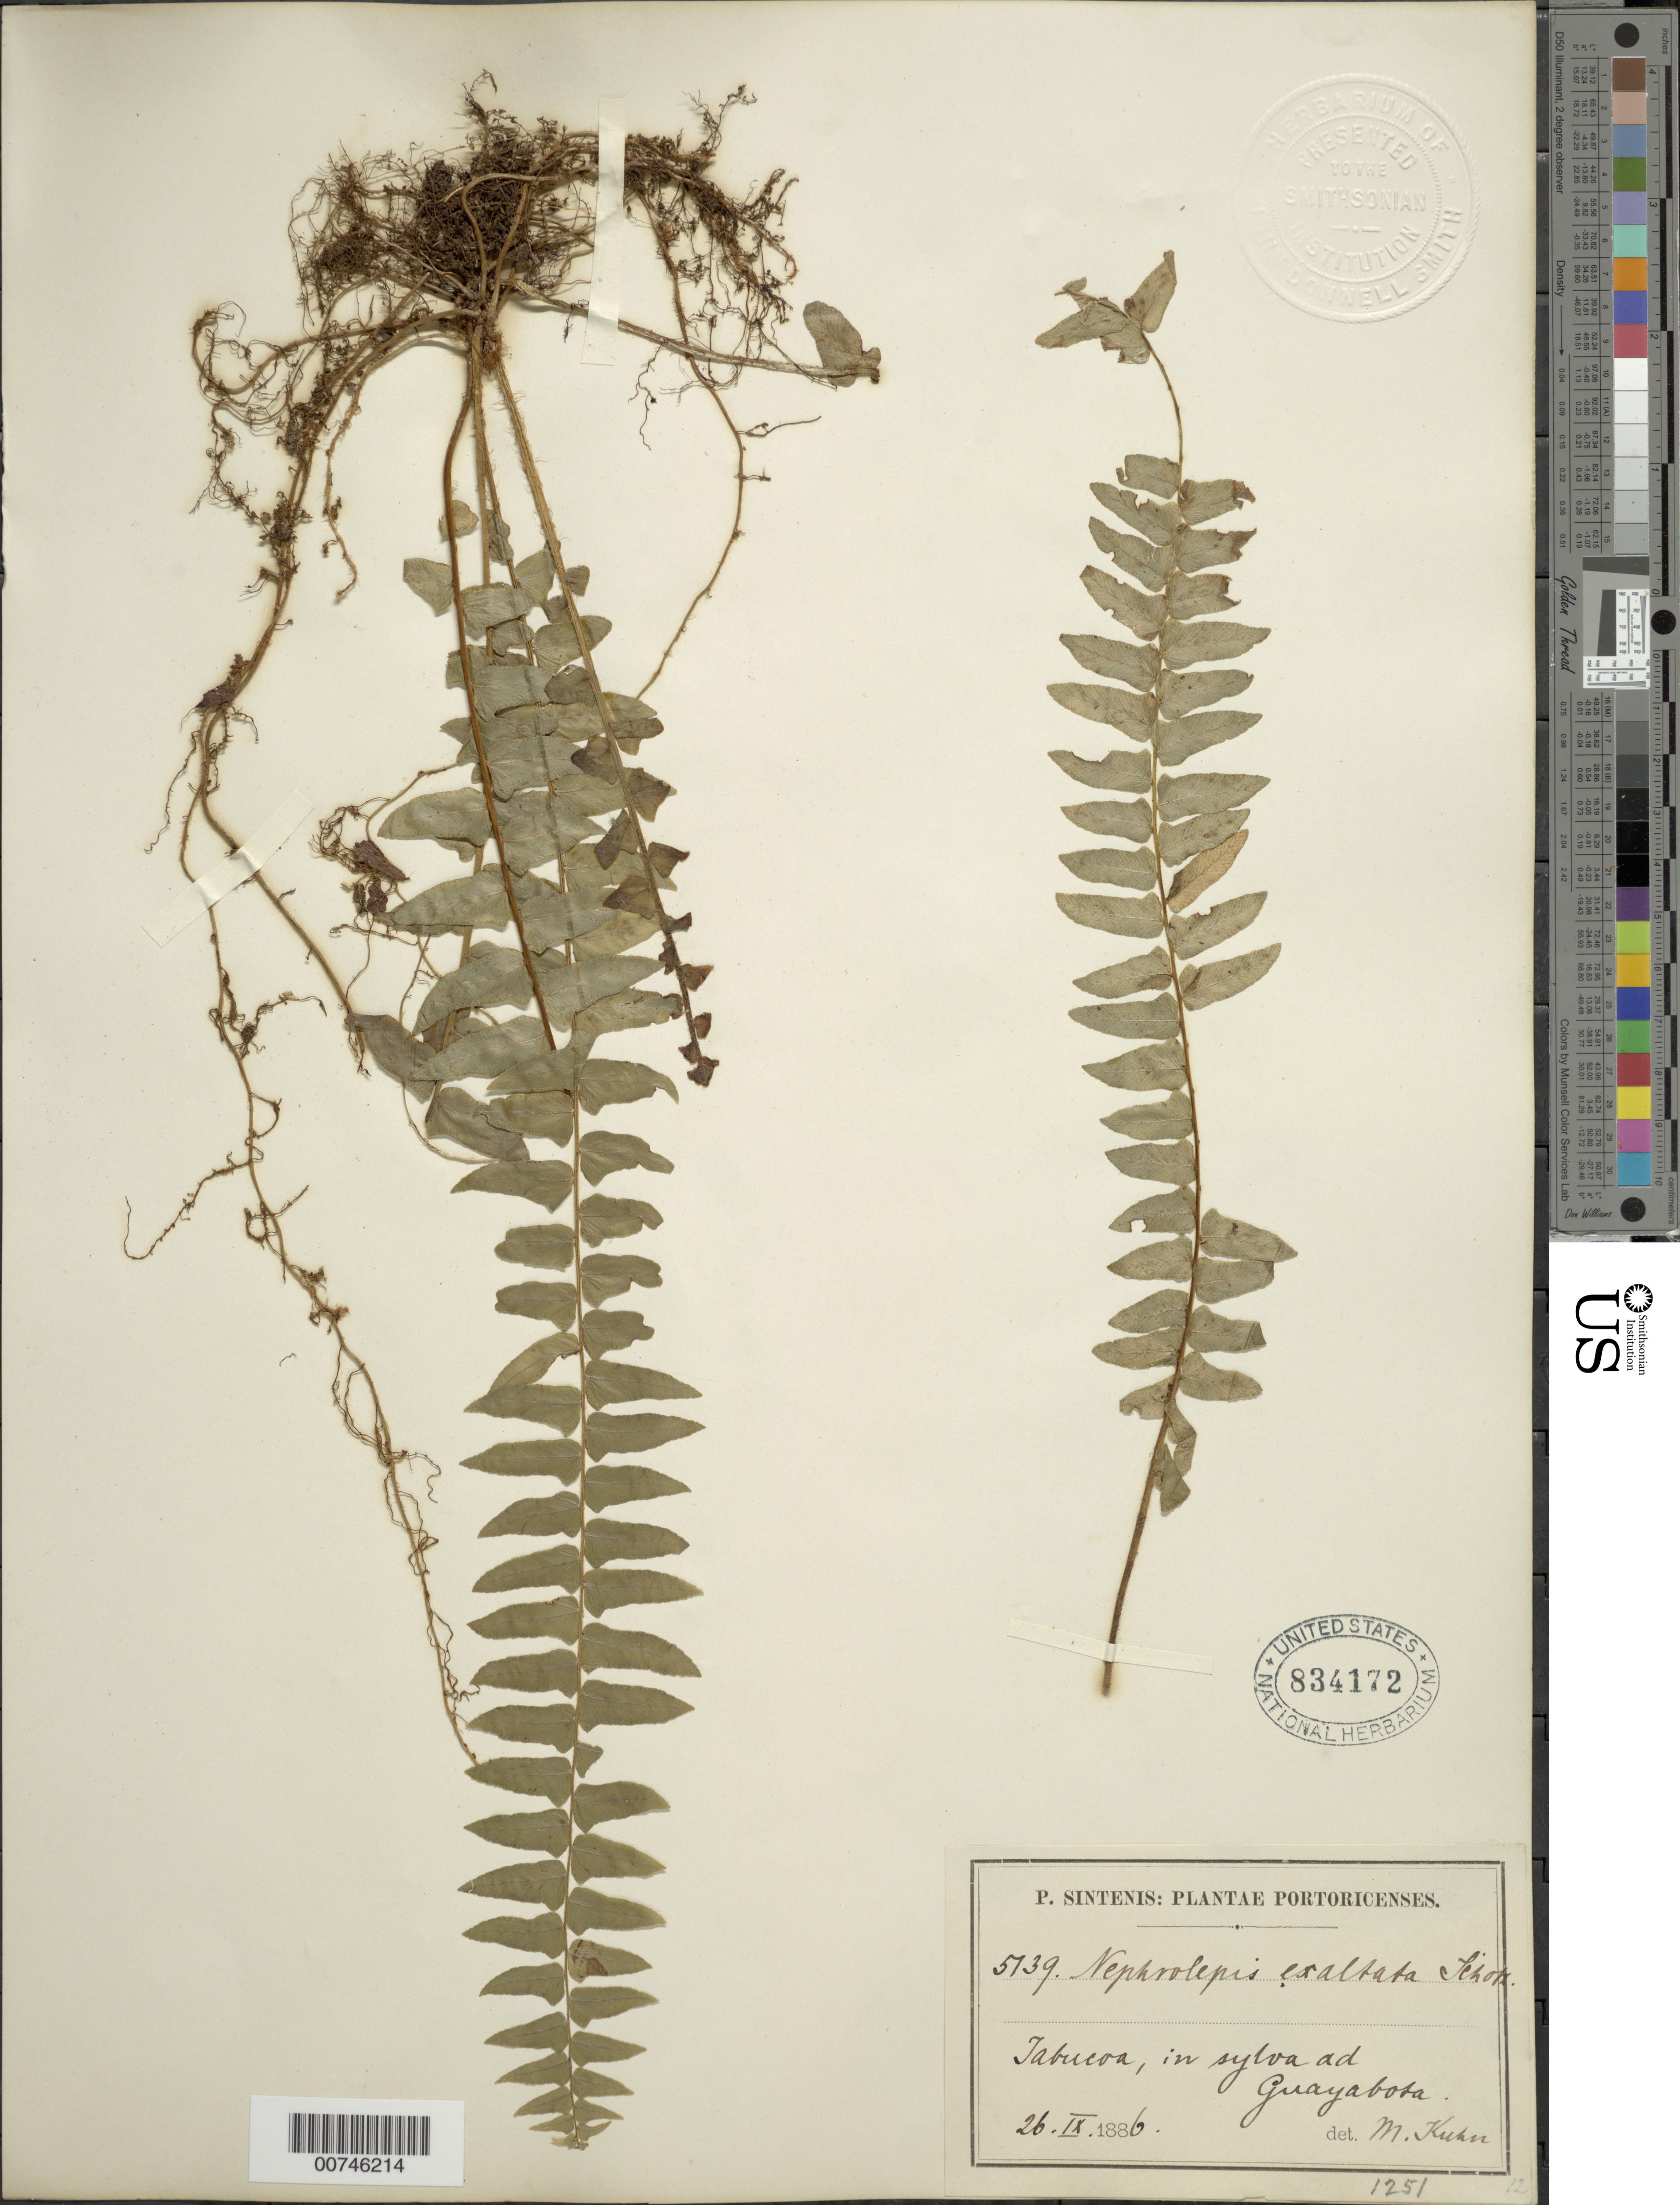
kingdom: Plantae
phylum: Tracheophyta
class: Polypodiopsida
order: Polypodiales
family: Nephrolepidaceae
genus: Nephrolepis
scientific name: Nephrolepis exaltata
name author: (L.) Schott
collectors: P. Sintenis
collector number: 5139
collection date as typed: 26 Sep 1886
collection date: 1886-09-26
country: Puerto Rico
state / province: Yabucoa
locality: Yabucoa, in sylva ad Guayabota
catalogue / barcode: US 834172